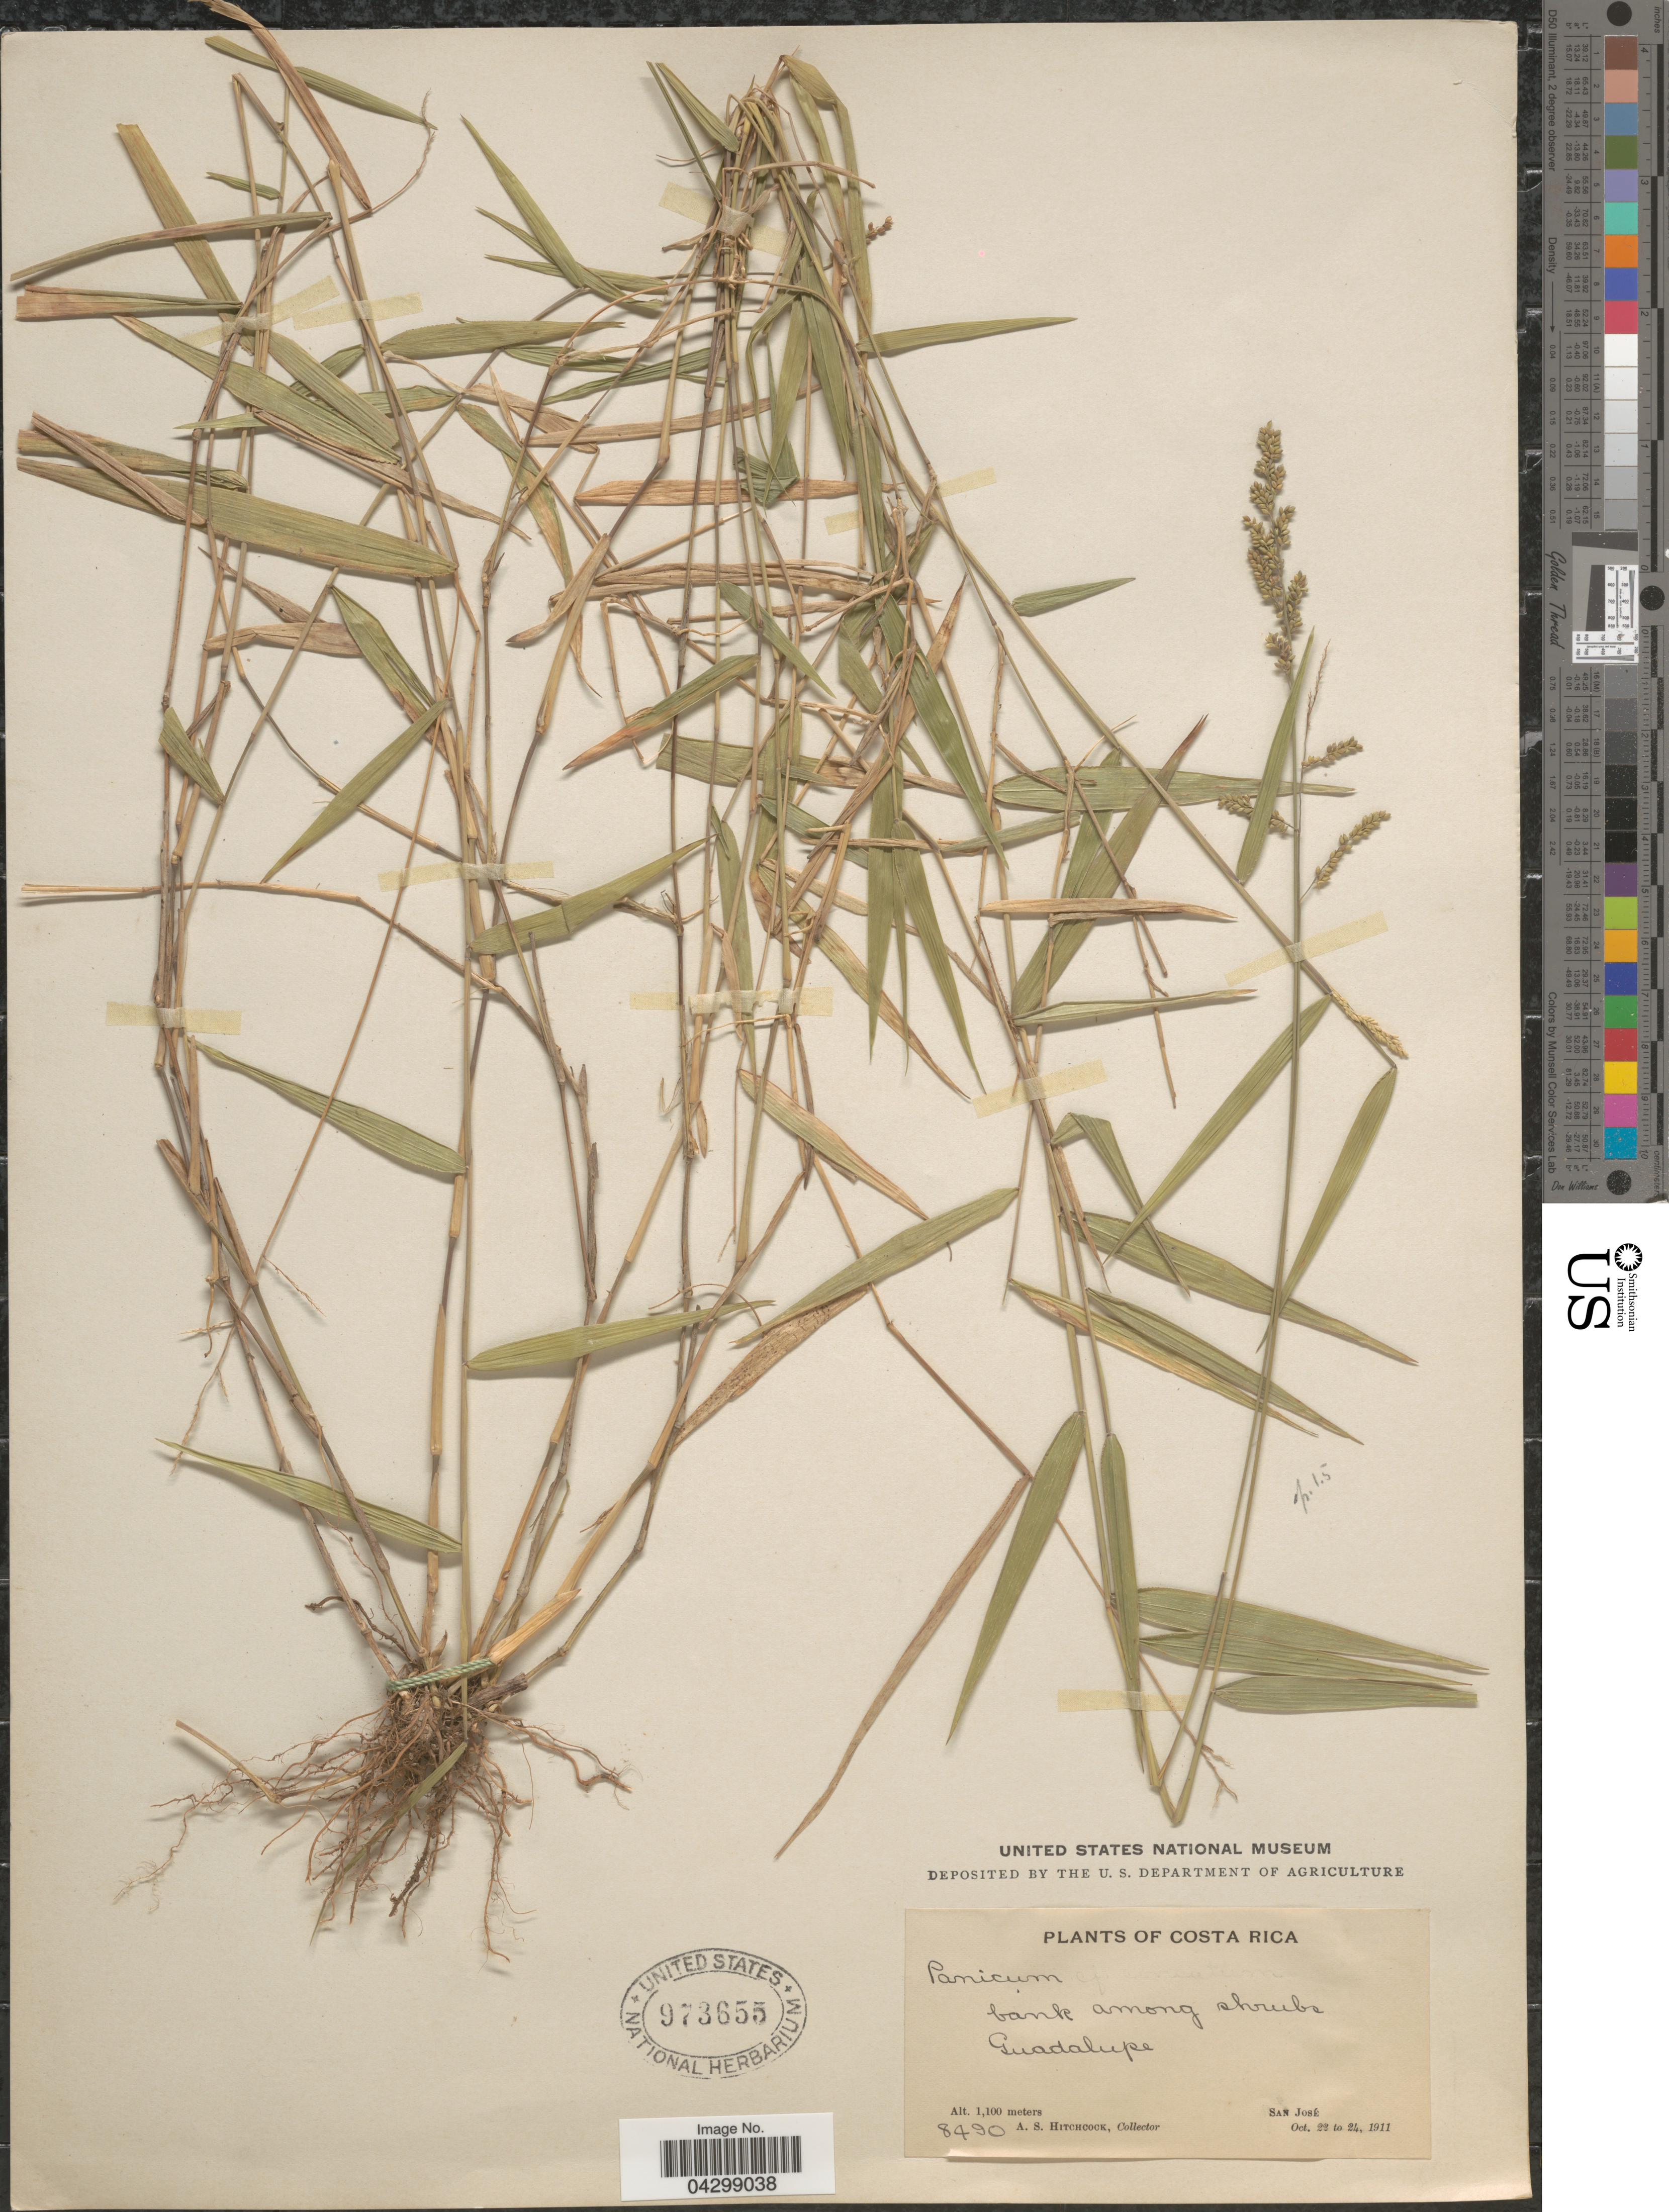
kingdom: Plantae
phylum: Tracheophyta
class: Liliopsida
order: Poales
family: Poaceae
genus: Panicum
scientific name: Panicum sp.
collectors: A. S. Hitchcock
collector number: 8490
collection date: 1911-10-22/1911-10-24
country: Costa Rica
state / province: San José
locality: Guadalupe.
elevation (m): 1100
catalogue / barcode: US 973655